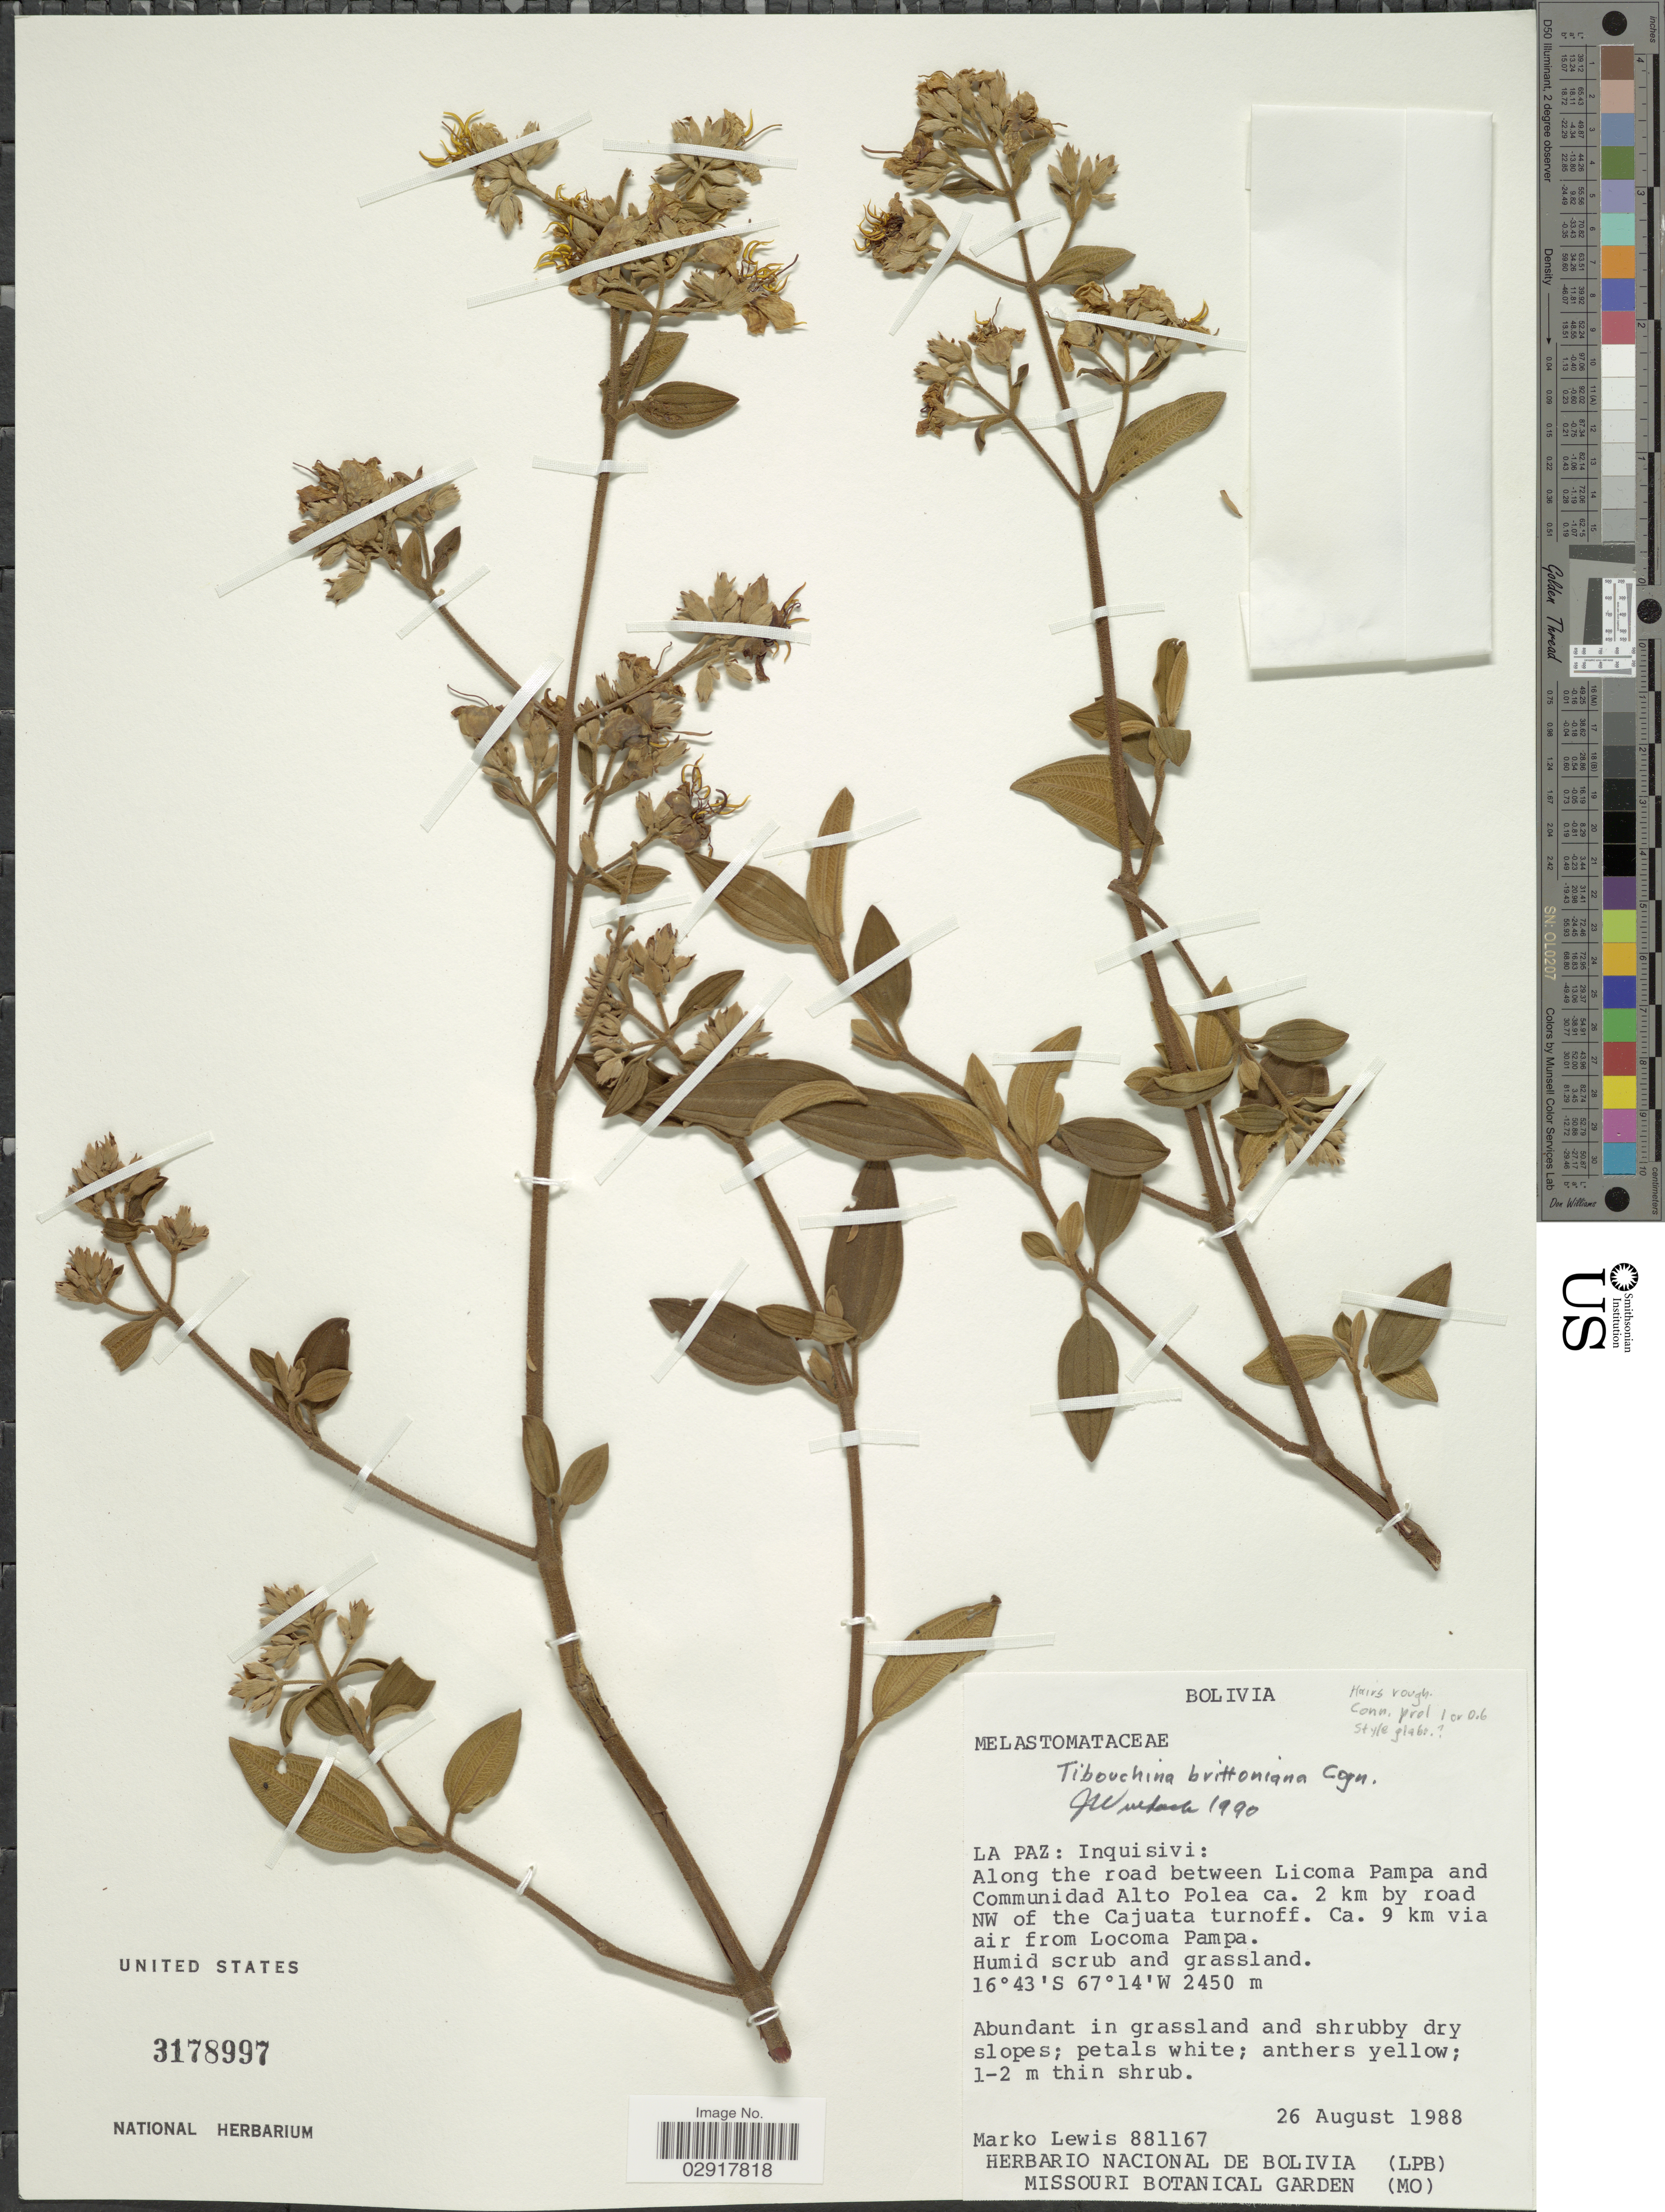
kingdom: Plantae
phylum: Tracheophyta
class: Magnoliopsida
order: Myrtales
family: Melastomataceae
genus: Chaetogastra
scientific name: Chaetogastra brittoniana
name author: (Cogn.) P.J.F. Guim. & Michelang.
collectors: M. A. Lewis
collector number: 881167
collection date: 1988-08-26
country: Bolivia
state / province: La Paz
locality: Inquisivi: Along the road between Licoma Pampa and Communidad Alto Polea ca. 2 km by road NW of the Cajuata turnoff. Ca. 9 km via air from Locoma Pampa.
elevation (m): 2450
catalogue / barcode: US 3178997